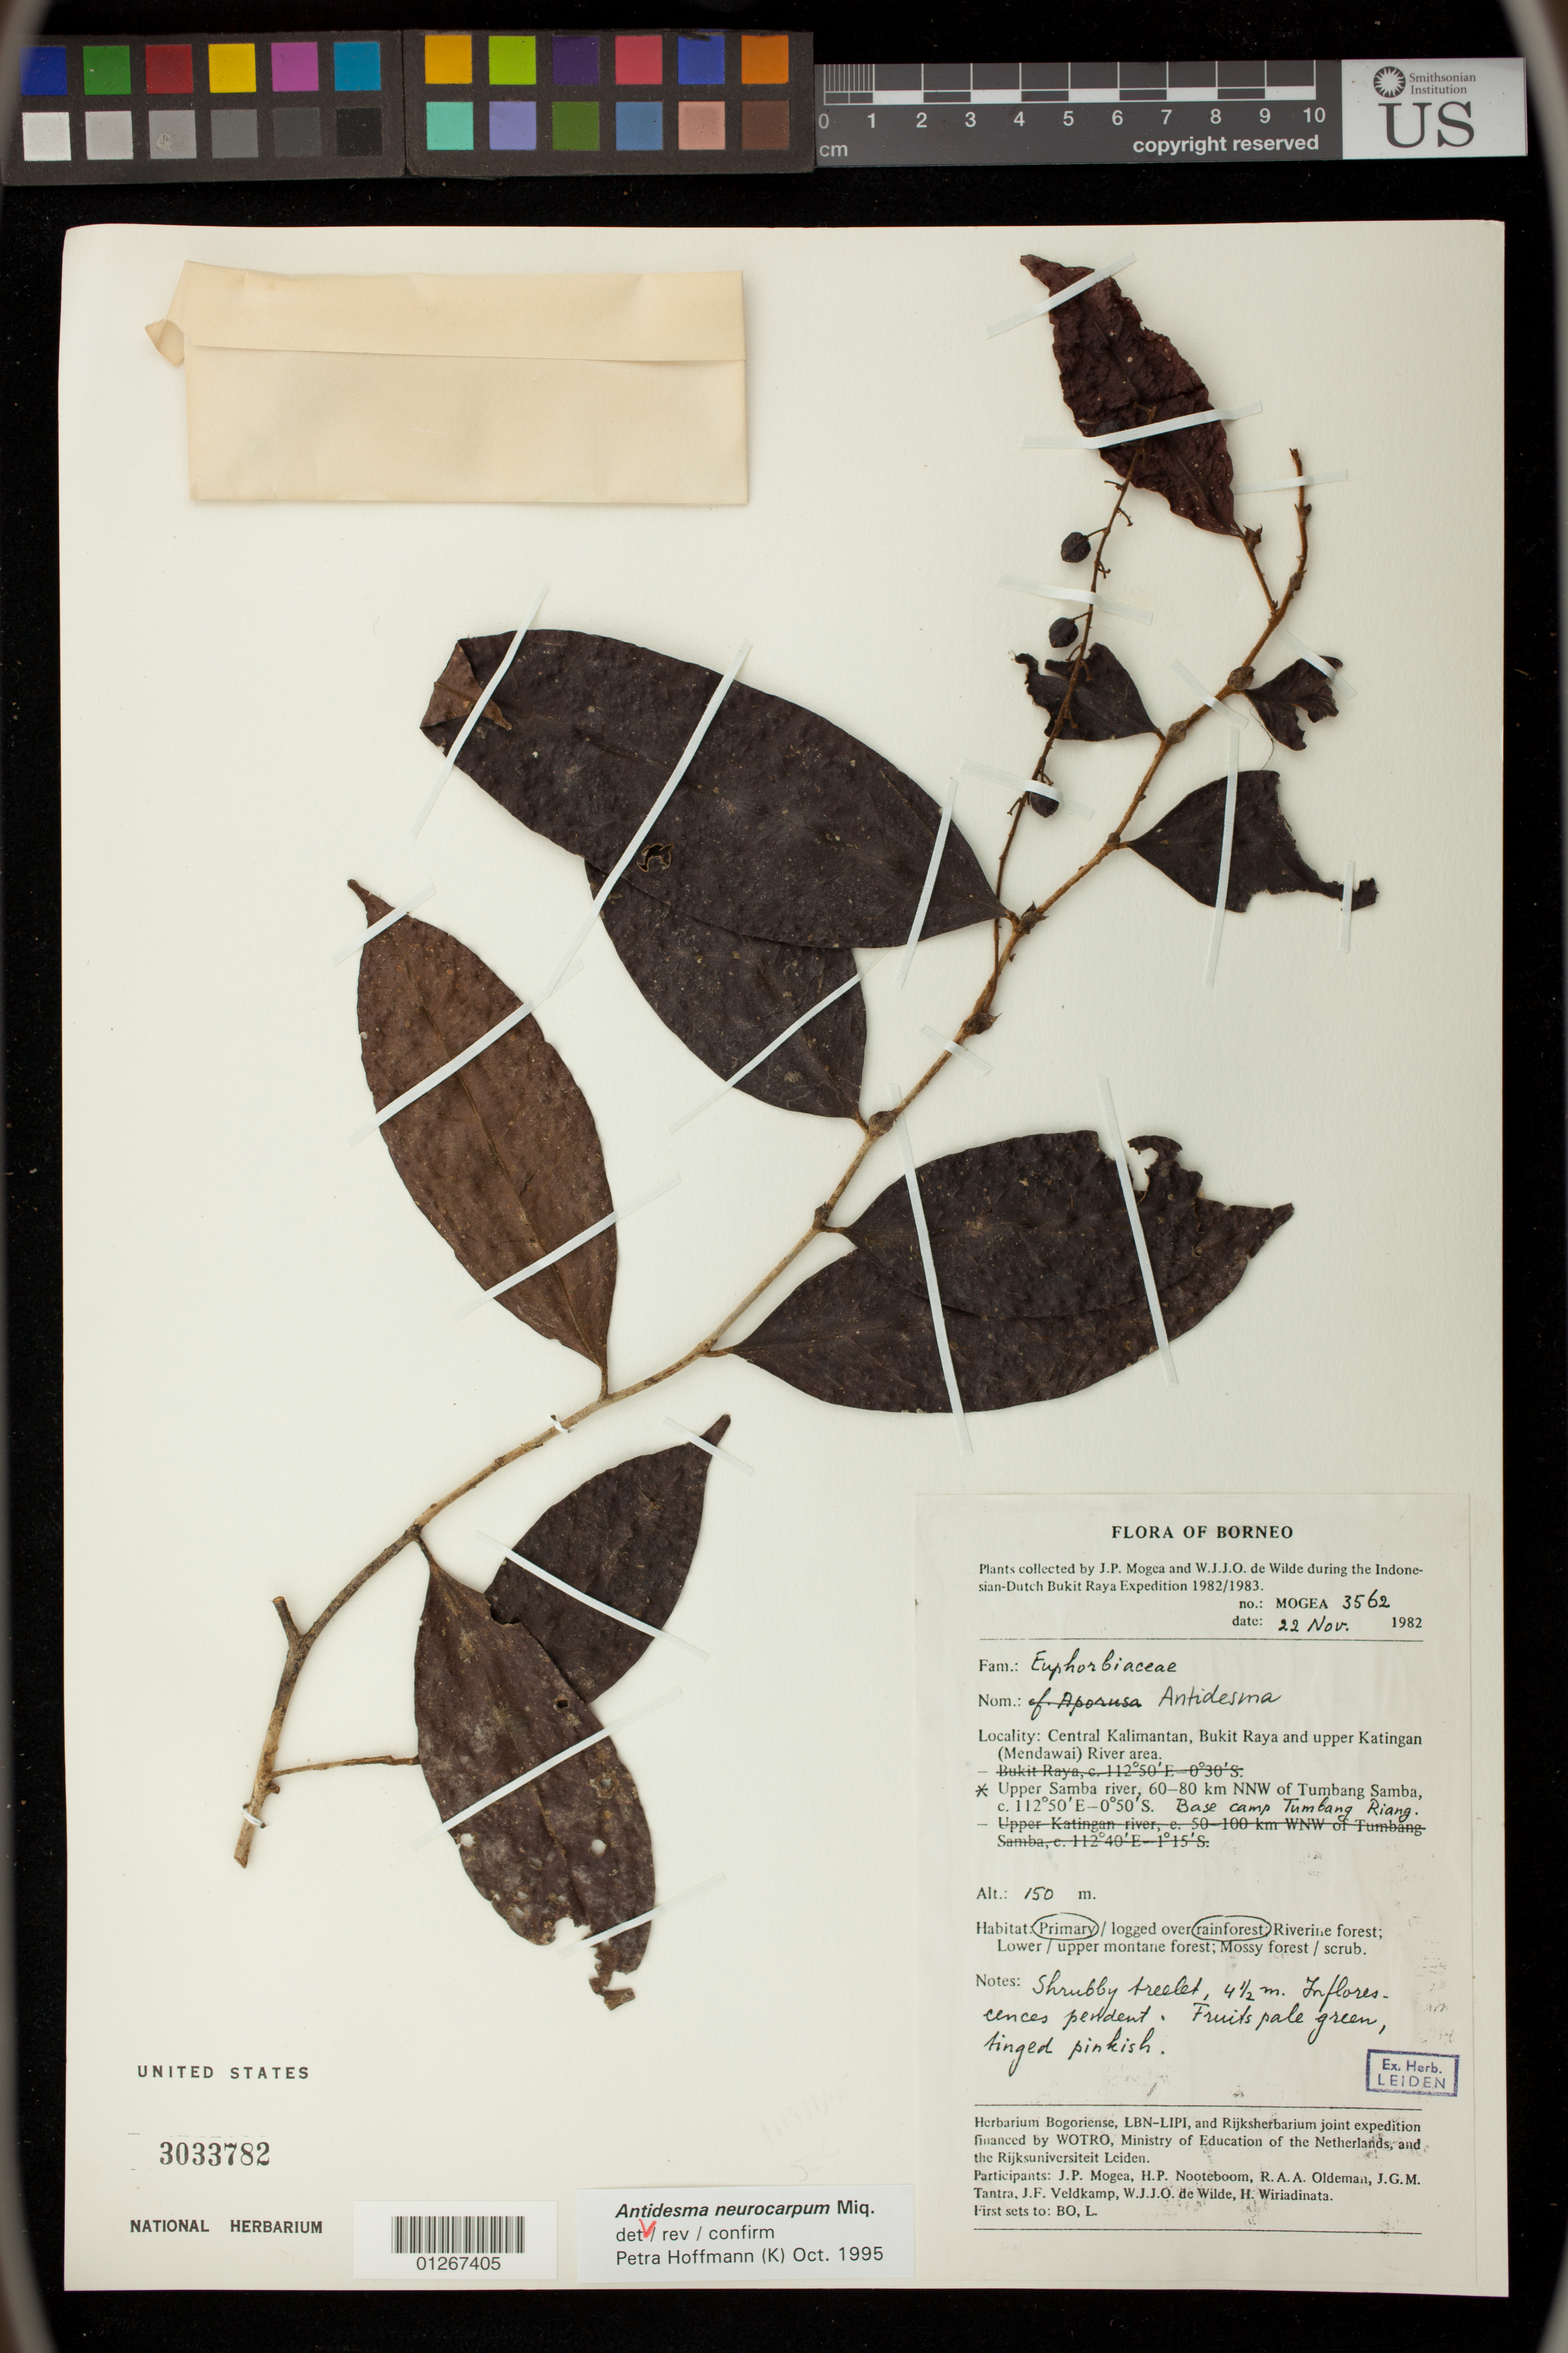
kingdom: Plantae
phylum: Tracheophyta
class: Magnoliopsida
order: Malpighiales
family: Phyllanthaceae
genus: Antidesma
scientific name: Antidesma neurocarpum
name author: Miq.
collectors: J. Mogea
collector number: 3562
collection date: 1982-11-22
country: Indonesia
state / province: Kalimantan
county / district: Kalimantan Tengah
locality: Bukit Raya (mountain) Upper Samba river 60-80km NNW of Tumbang Samba, Base camp Tumbang Riang.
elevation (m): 150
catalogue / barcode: US 3033782